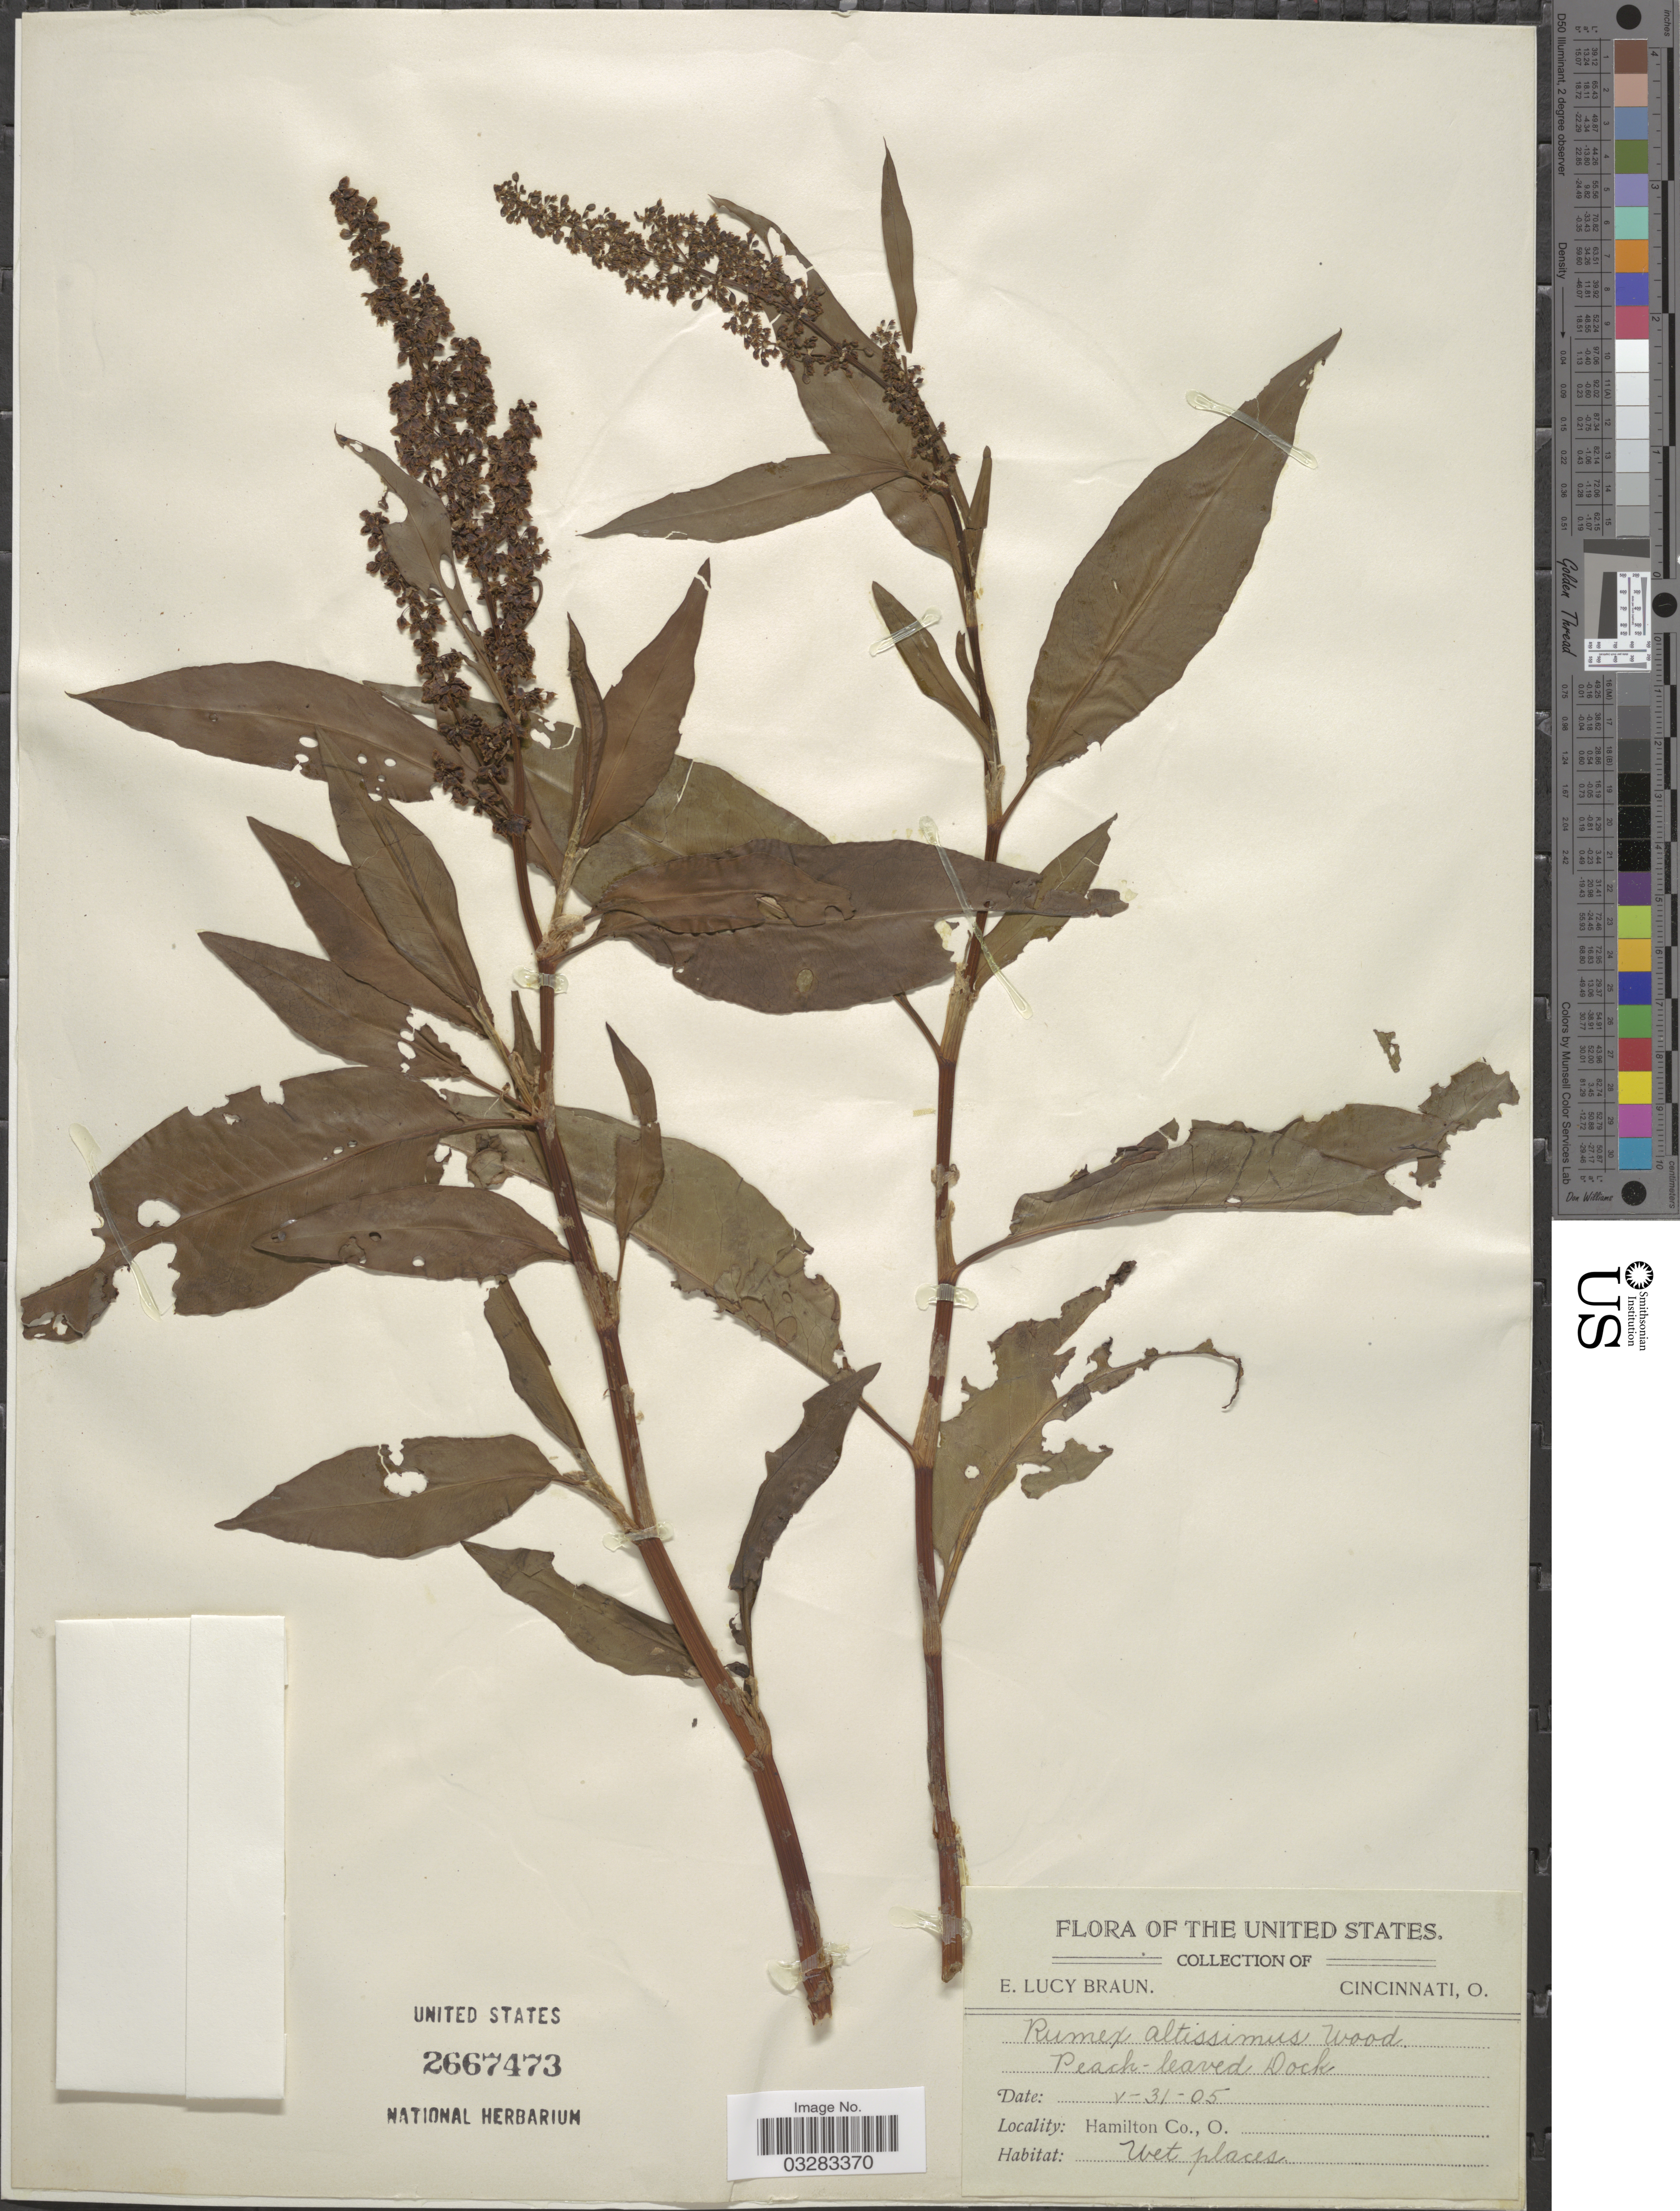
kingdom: Plantae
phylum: Tracheophyta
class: Magnoliopsida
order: Caryophyllales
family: Polygonaceae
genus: Rumex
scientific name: Rumex altissimus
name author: Alph. Wood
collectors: E. L. Braun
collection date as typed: Transcribed d/m/y: 31/5/5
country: United States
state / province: Ohio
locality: Hamilton Co.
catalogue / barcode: US 2667473